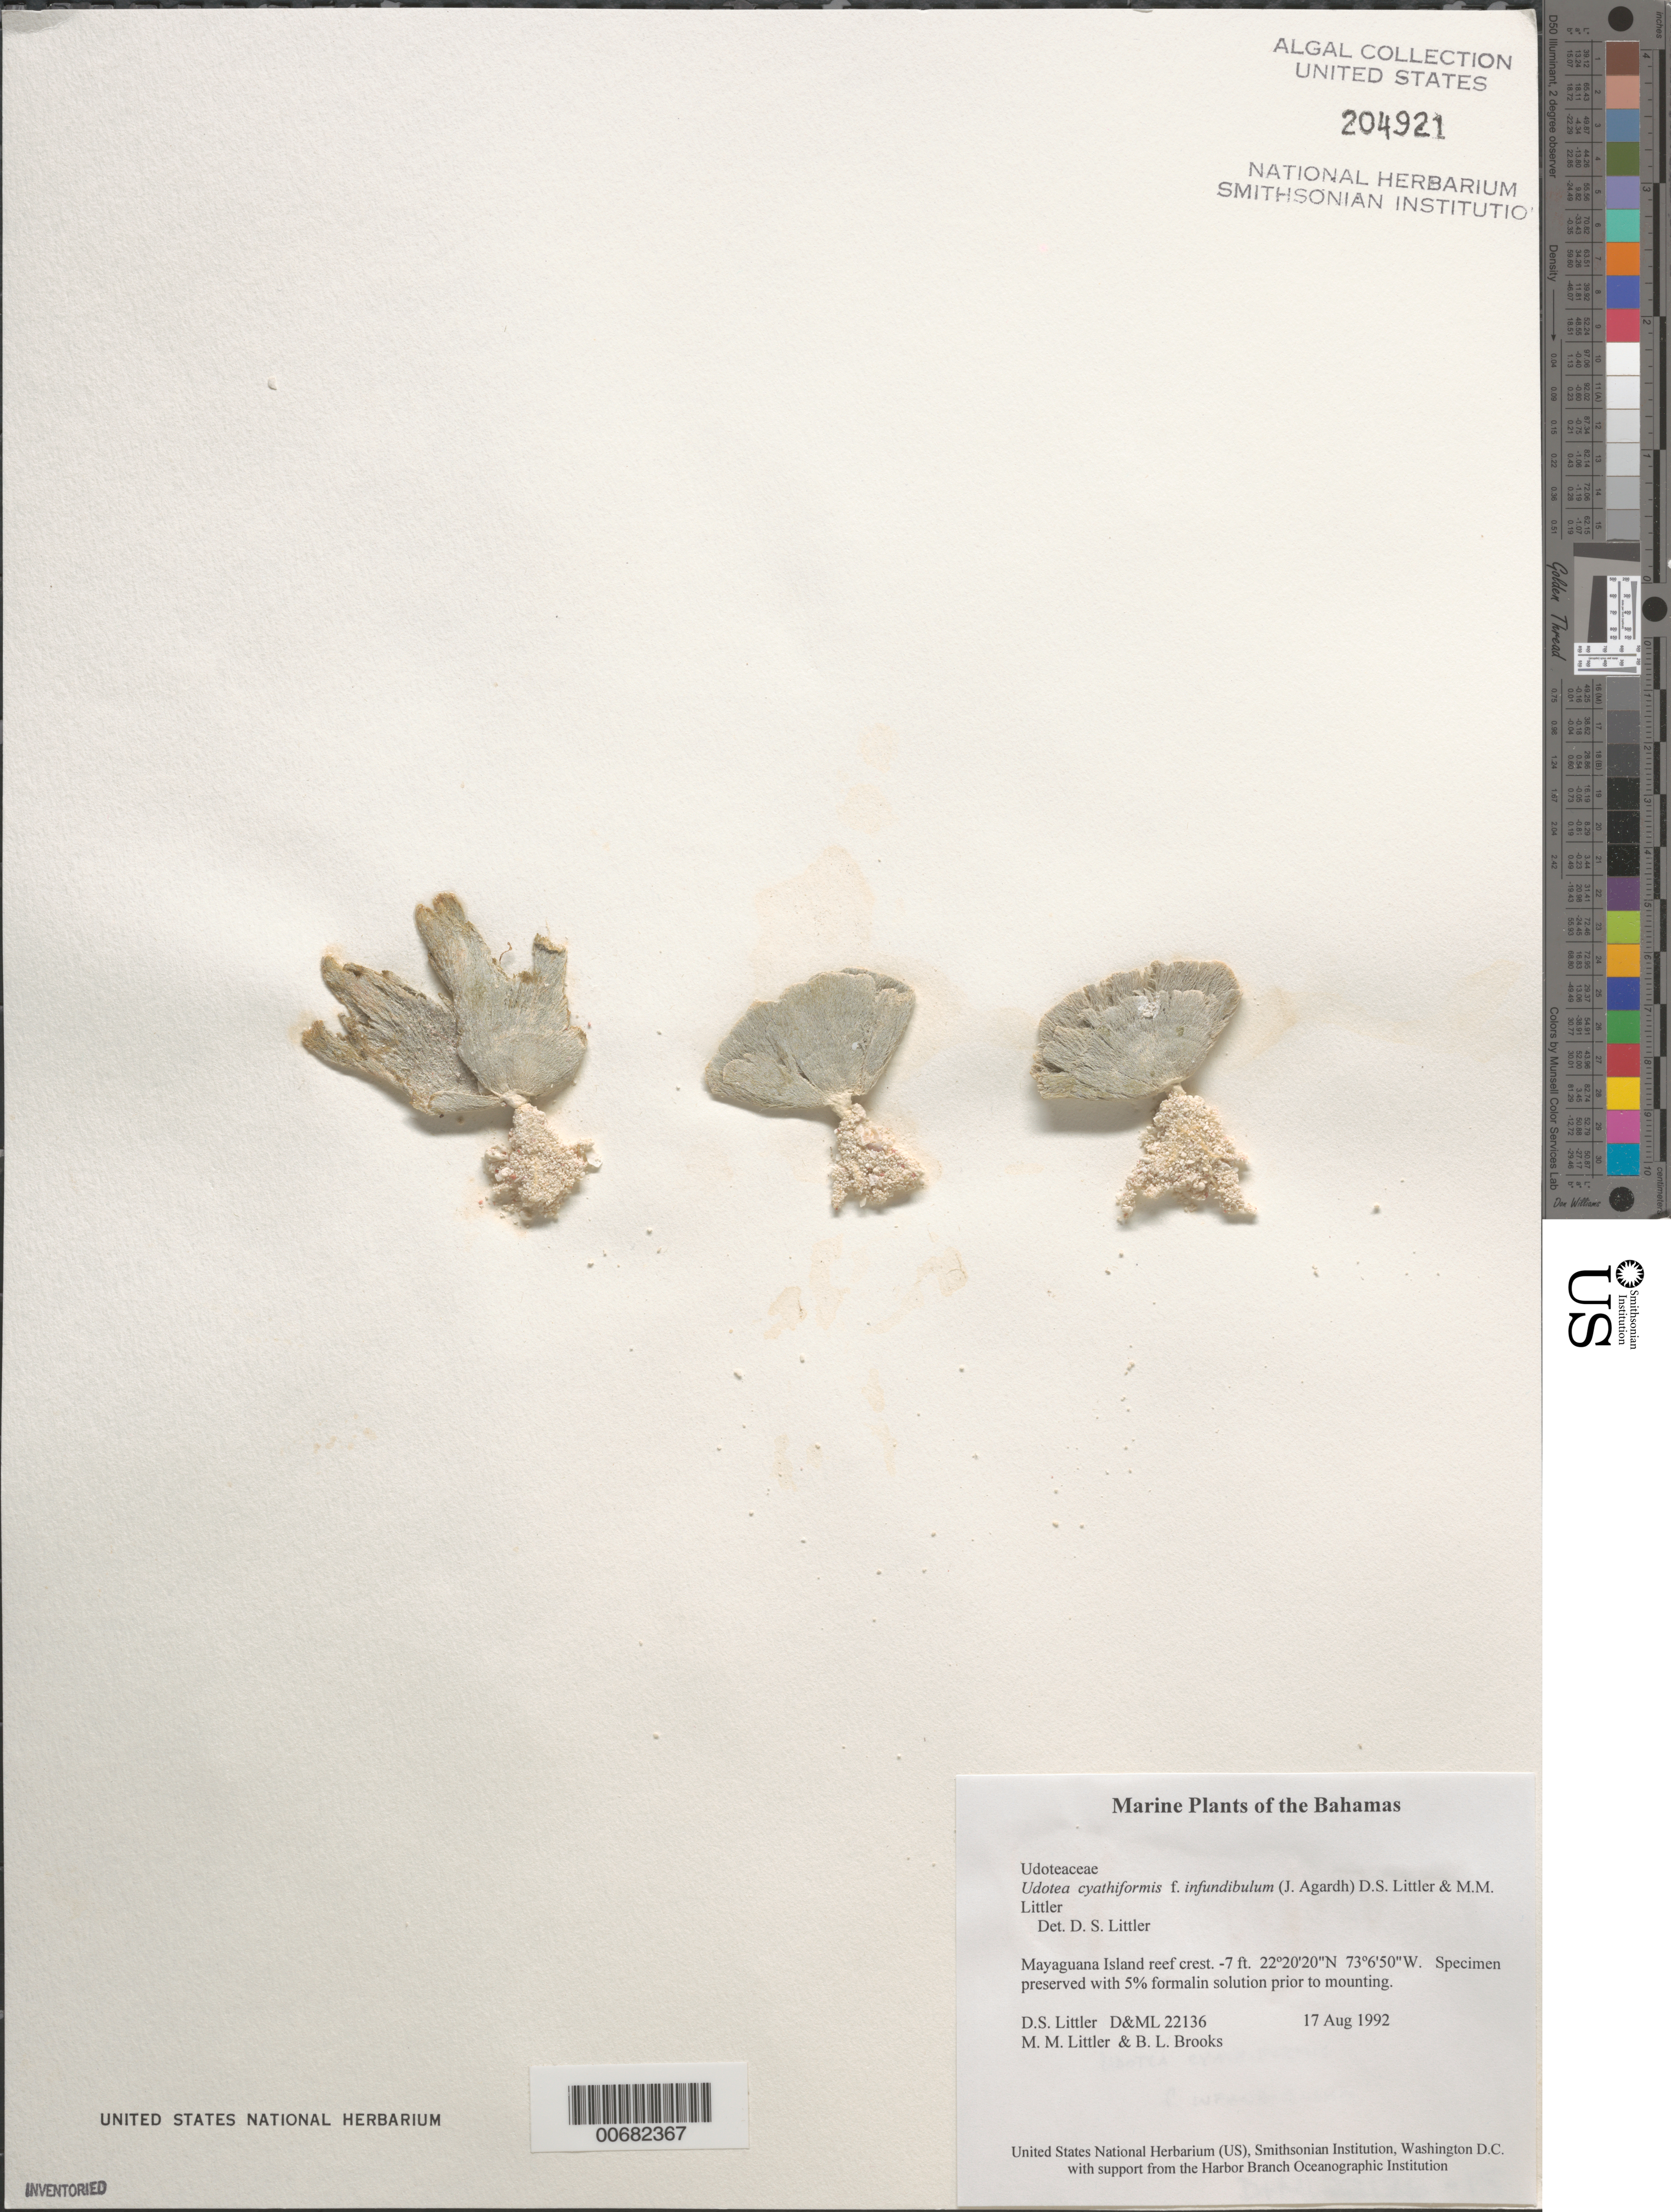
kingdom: Plantae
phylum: Chlorophyta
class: Ulvophyceae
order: Bryopsidales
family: Udoteaceae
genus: Udotea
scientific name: Udotea cyathiformis f. infundibulum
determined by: Littler, D. S.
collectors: D. S. Littler, M. M. Littler & B. Brooks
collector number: D&ML 22136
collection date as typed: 17 Aug 1992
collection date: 1992-08-17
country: Bahamas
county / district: Mayaguana District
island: Mayaguana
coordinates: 22 20' 20" N, 73 6' 50" W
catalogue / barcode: US 204921